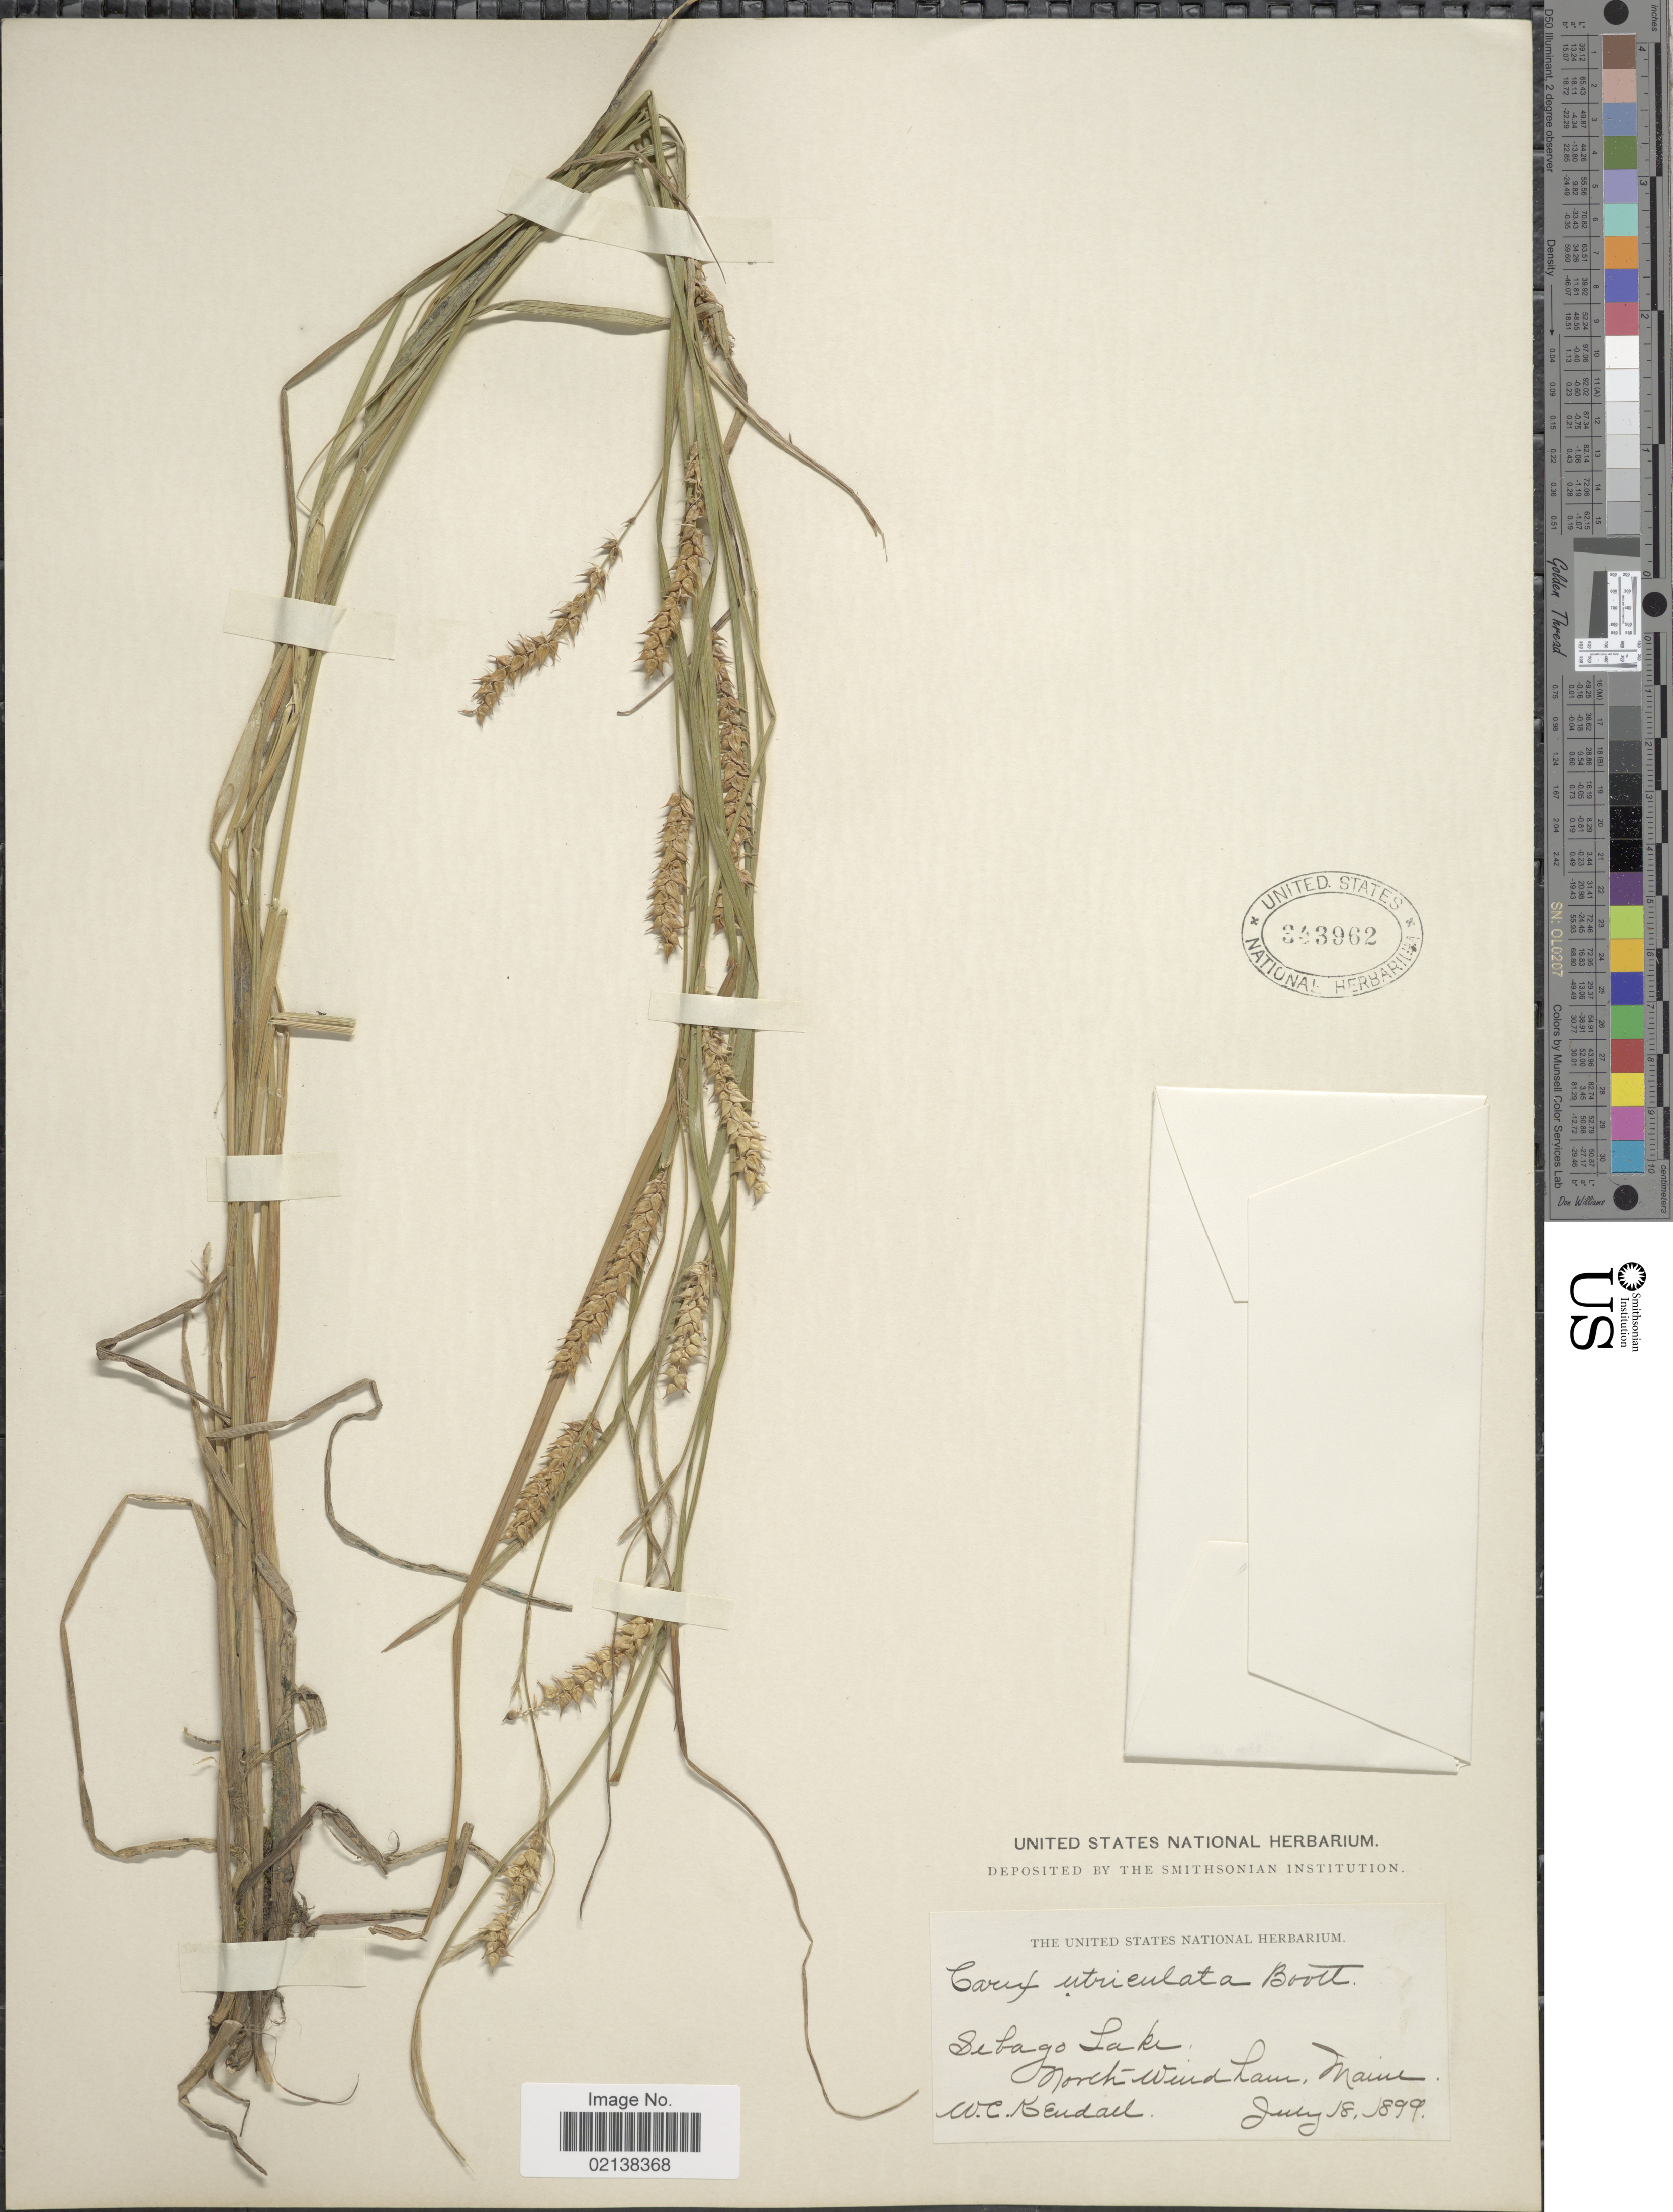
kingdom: Plantae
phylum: Tracheophyta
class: Liliopsida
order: Poales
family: Cyperaceae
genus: Carex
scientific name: Carex utriculata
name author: Boott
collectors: W. Kendall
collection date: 1899-07-18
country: United States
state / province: Maine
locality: Sebago Lake, North Wind Lane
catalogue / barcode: US 343962